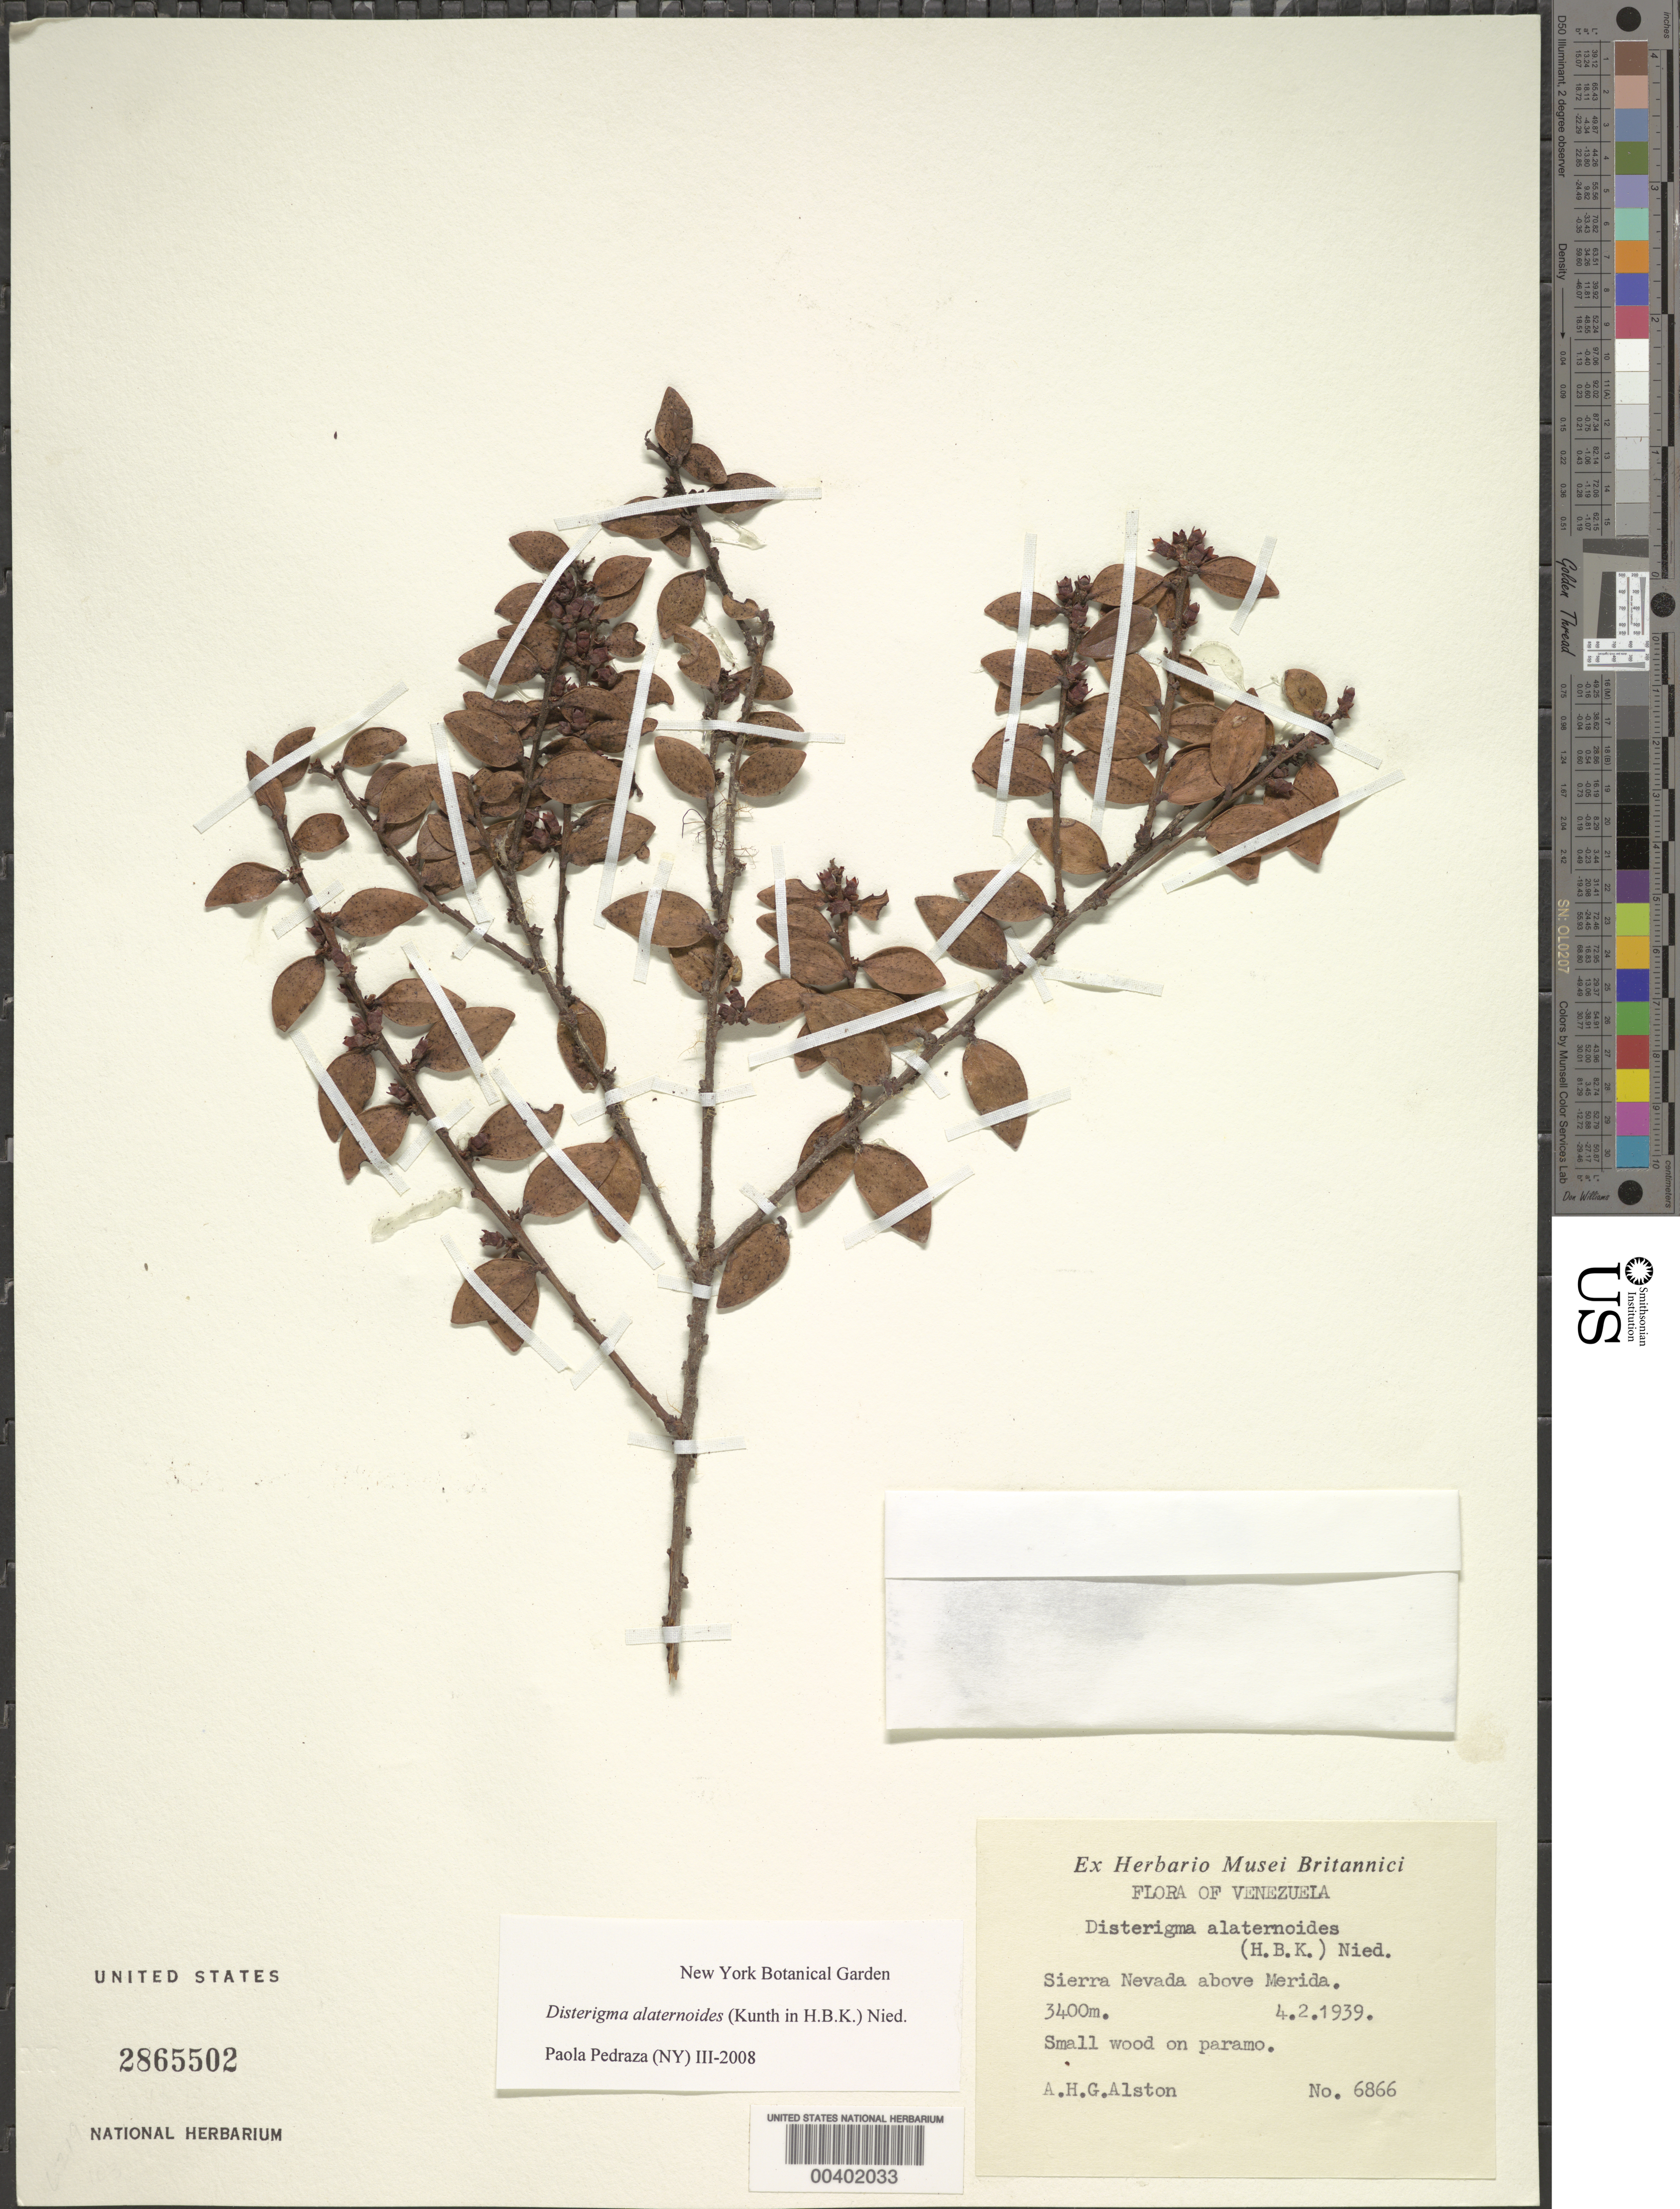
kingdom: Plantae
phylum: Tracheophyta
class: Magnoliopsida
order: Ericales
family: Ericaceae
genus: Disterigma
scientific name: Disterigma alaternoides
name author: (Kunth) Nied.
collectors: A. H. Alston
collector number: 6866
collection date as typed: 04 Feb 1939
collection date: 1939-02-04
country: Venezuela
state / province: Mérida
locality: Sierra Nevada de Mérida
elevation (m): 3400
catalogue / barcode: US 2865502